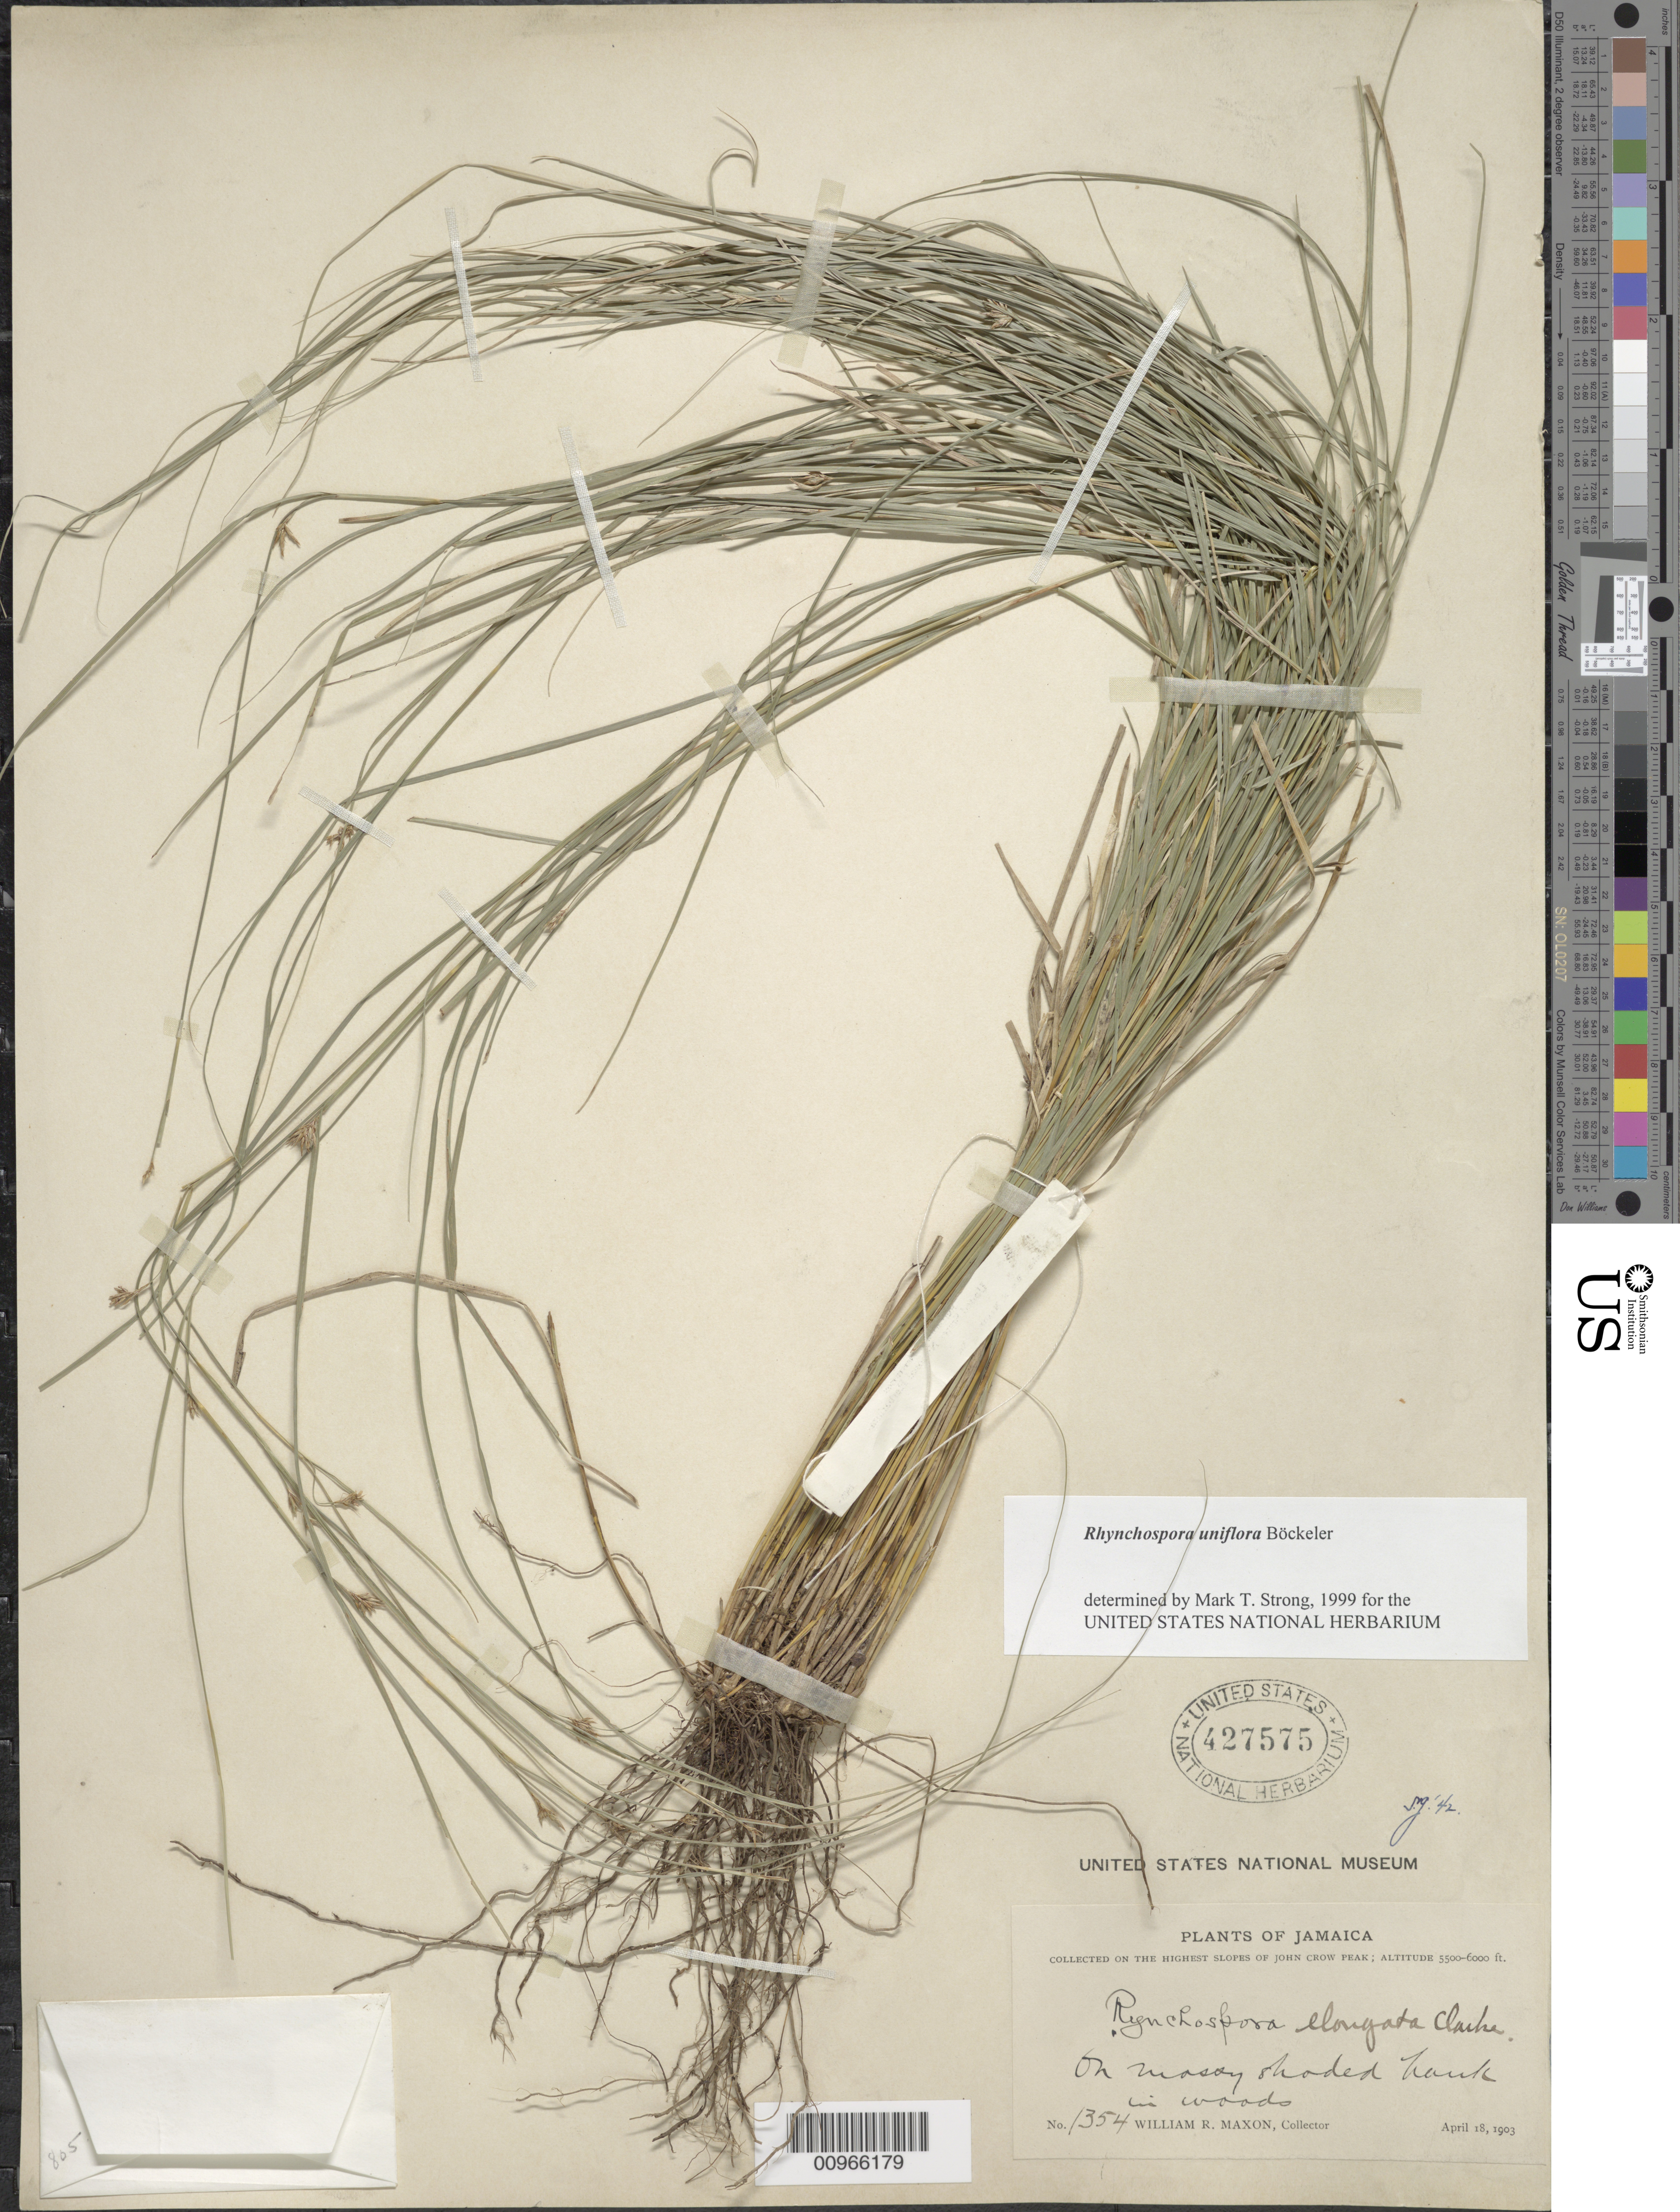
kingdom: Plantae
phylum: Tracheophyta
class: Liliopsida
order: Poales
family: Cyperaceae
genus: Rhynchospora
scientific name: Rhynchospora uniflora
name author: Boeckeler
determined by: Strong, M. T., (US), Smithsonian Institution - National Museum of Natural History (UNITED STATES)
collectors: W. R. Maxon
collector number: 1354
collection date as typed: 18 Apr 1903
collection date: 1903-04-18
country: Jamaica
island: Jamaica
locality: On the highest slopes of John Crow Peak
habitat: On mossy shaded bank in woods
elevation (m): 1676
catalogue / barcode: US 427575